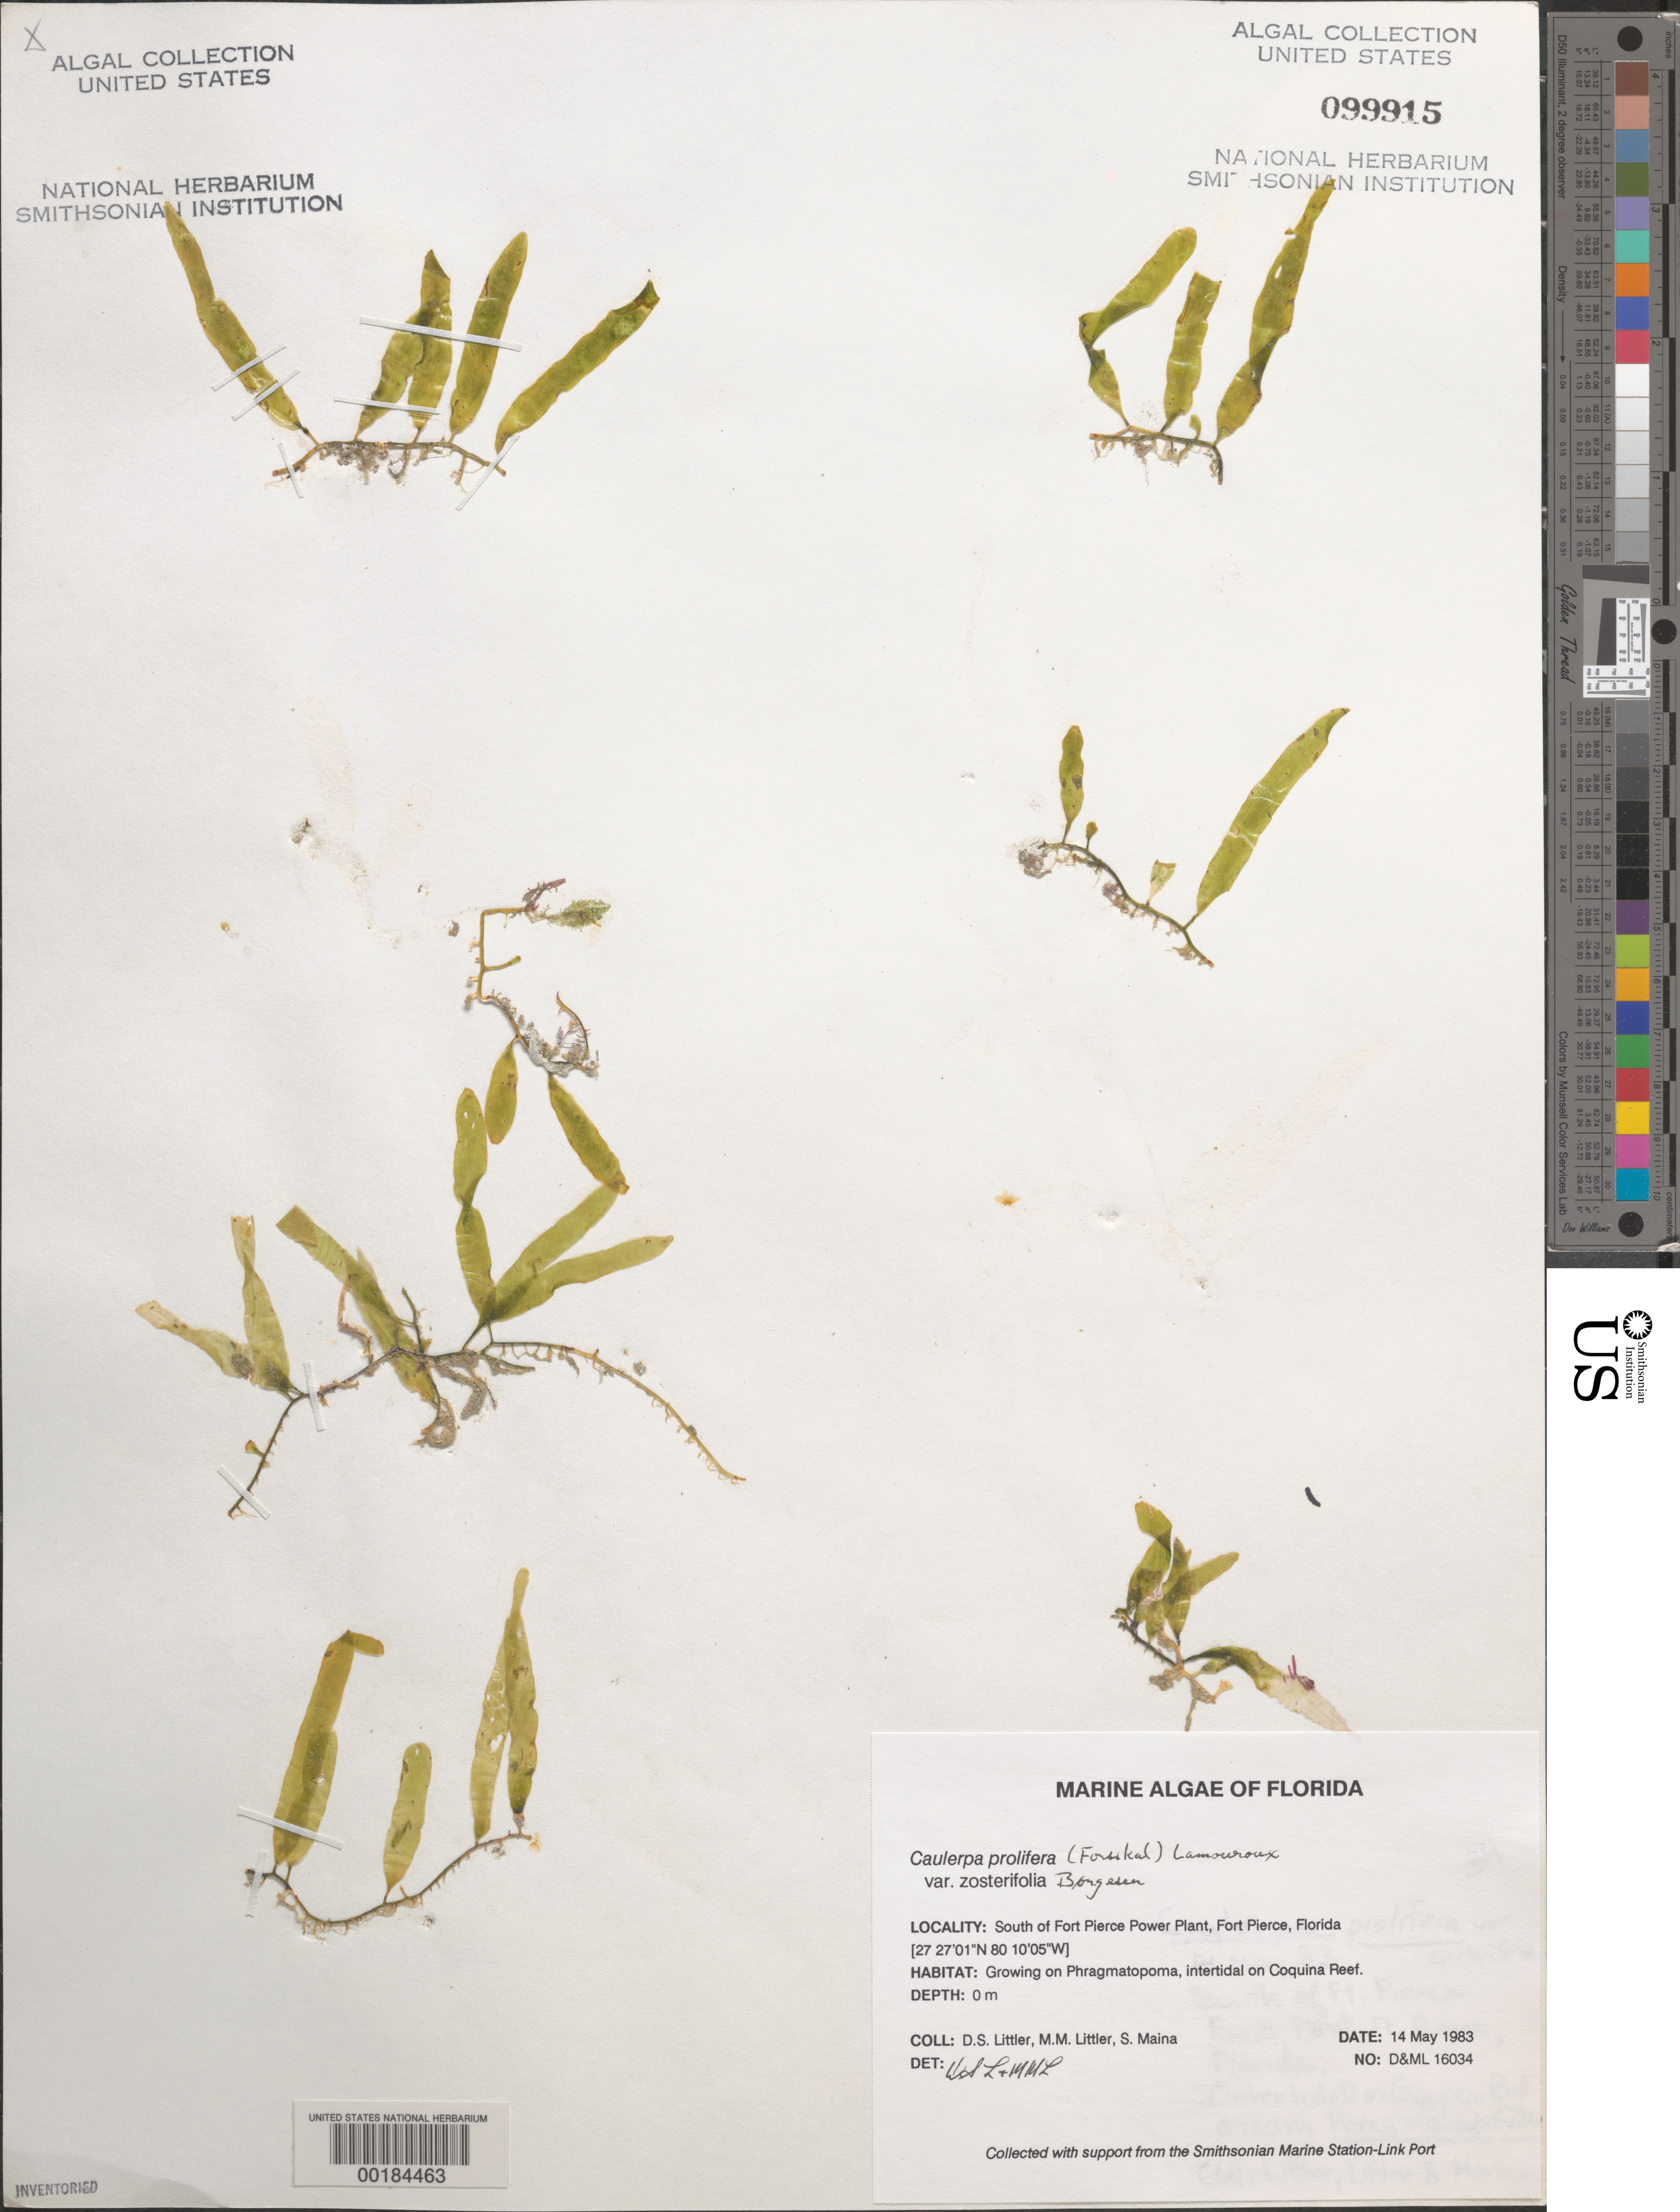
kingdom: Plantae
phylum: Chlorophyta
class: Ulvophyceae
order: Bryopsidales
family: Caulerpaceae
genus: Caulerpa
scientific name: Caulerpa prolifera var. zosterifolia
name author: Børgesen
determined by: Littler, D. S.; Littler, M. M.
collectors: D. S. Littler, M. M. Littler & S. Maina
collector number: D&ML 16034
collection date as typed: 14 May 1983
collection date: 1983-05-14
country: United States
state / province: Florida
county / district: Saint Lucie County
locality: Fort Pierce, south of Fort Pierce power plant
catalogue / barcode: US 99915